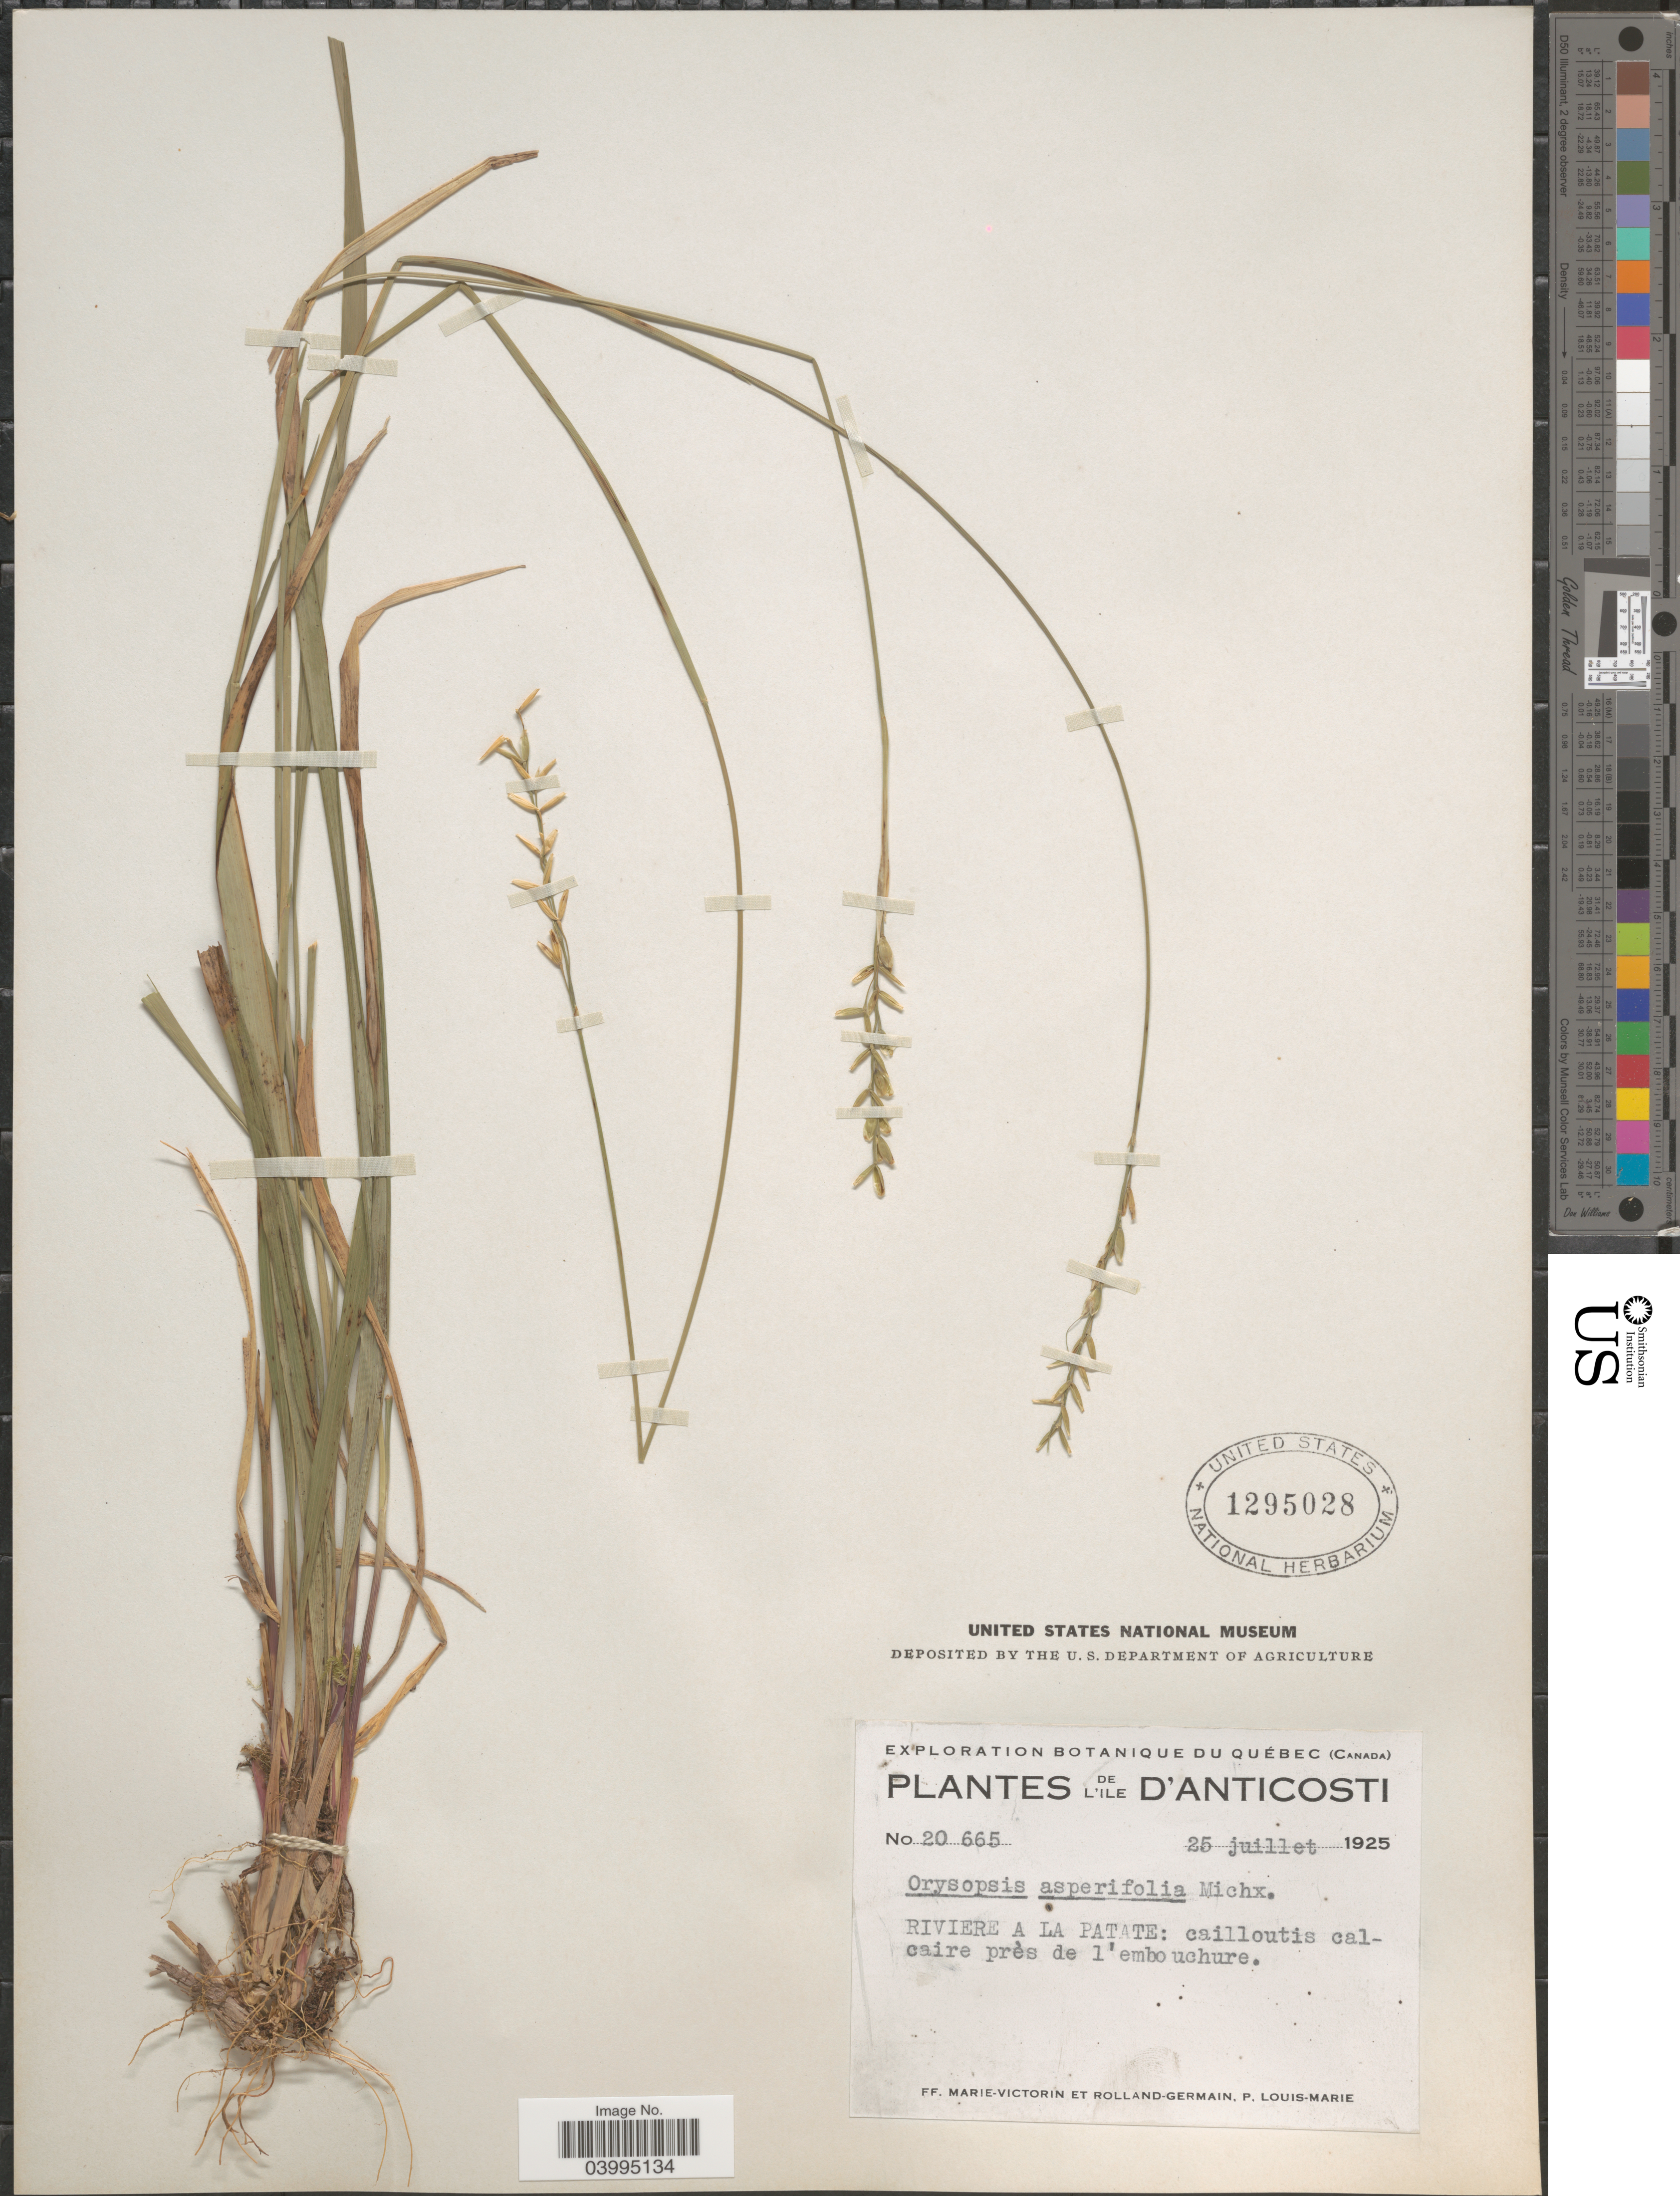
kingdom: Plantae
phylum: Tracheophyta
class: Liliopsida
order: Poales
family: Poaceae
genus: Oryzopsis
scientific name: Oryzopsis asperifolia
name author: Michx.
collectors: F. Marie-Victorin, Rolland-Germain & L.-M. LaLonde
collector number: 20665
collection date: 1925-07-25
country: Canada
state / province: Quebec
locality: De l'ile D'Anticosti. Riviere A La Patate: cailloutis calcaire près de l' embo uchure.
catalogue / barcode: US 1295028